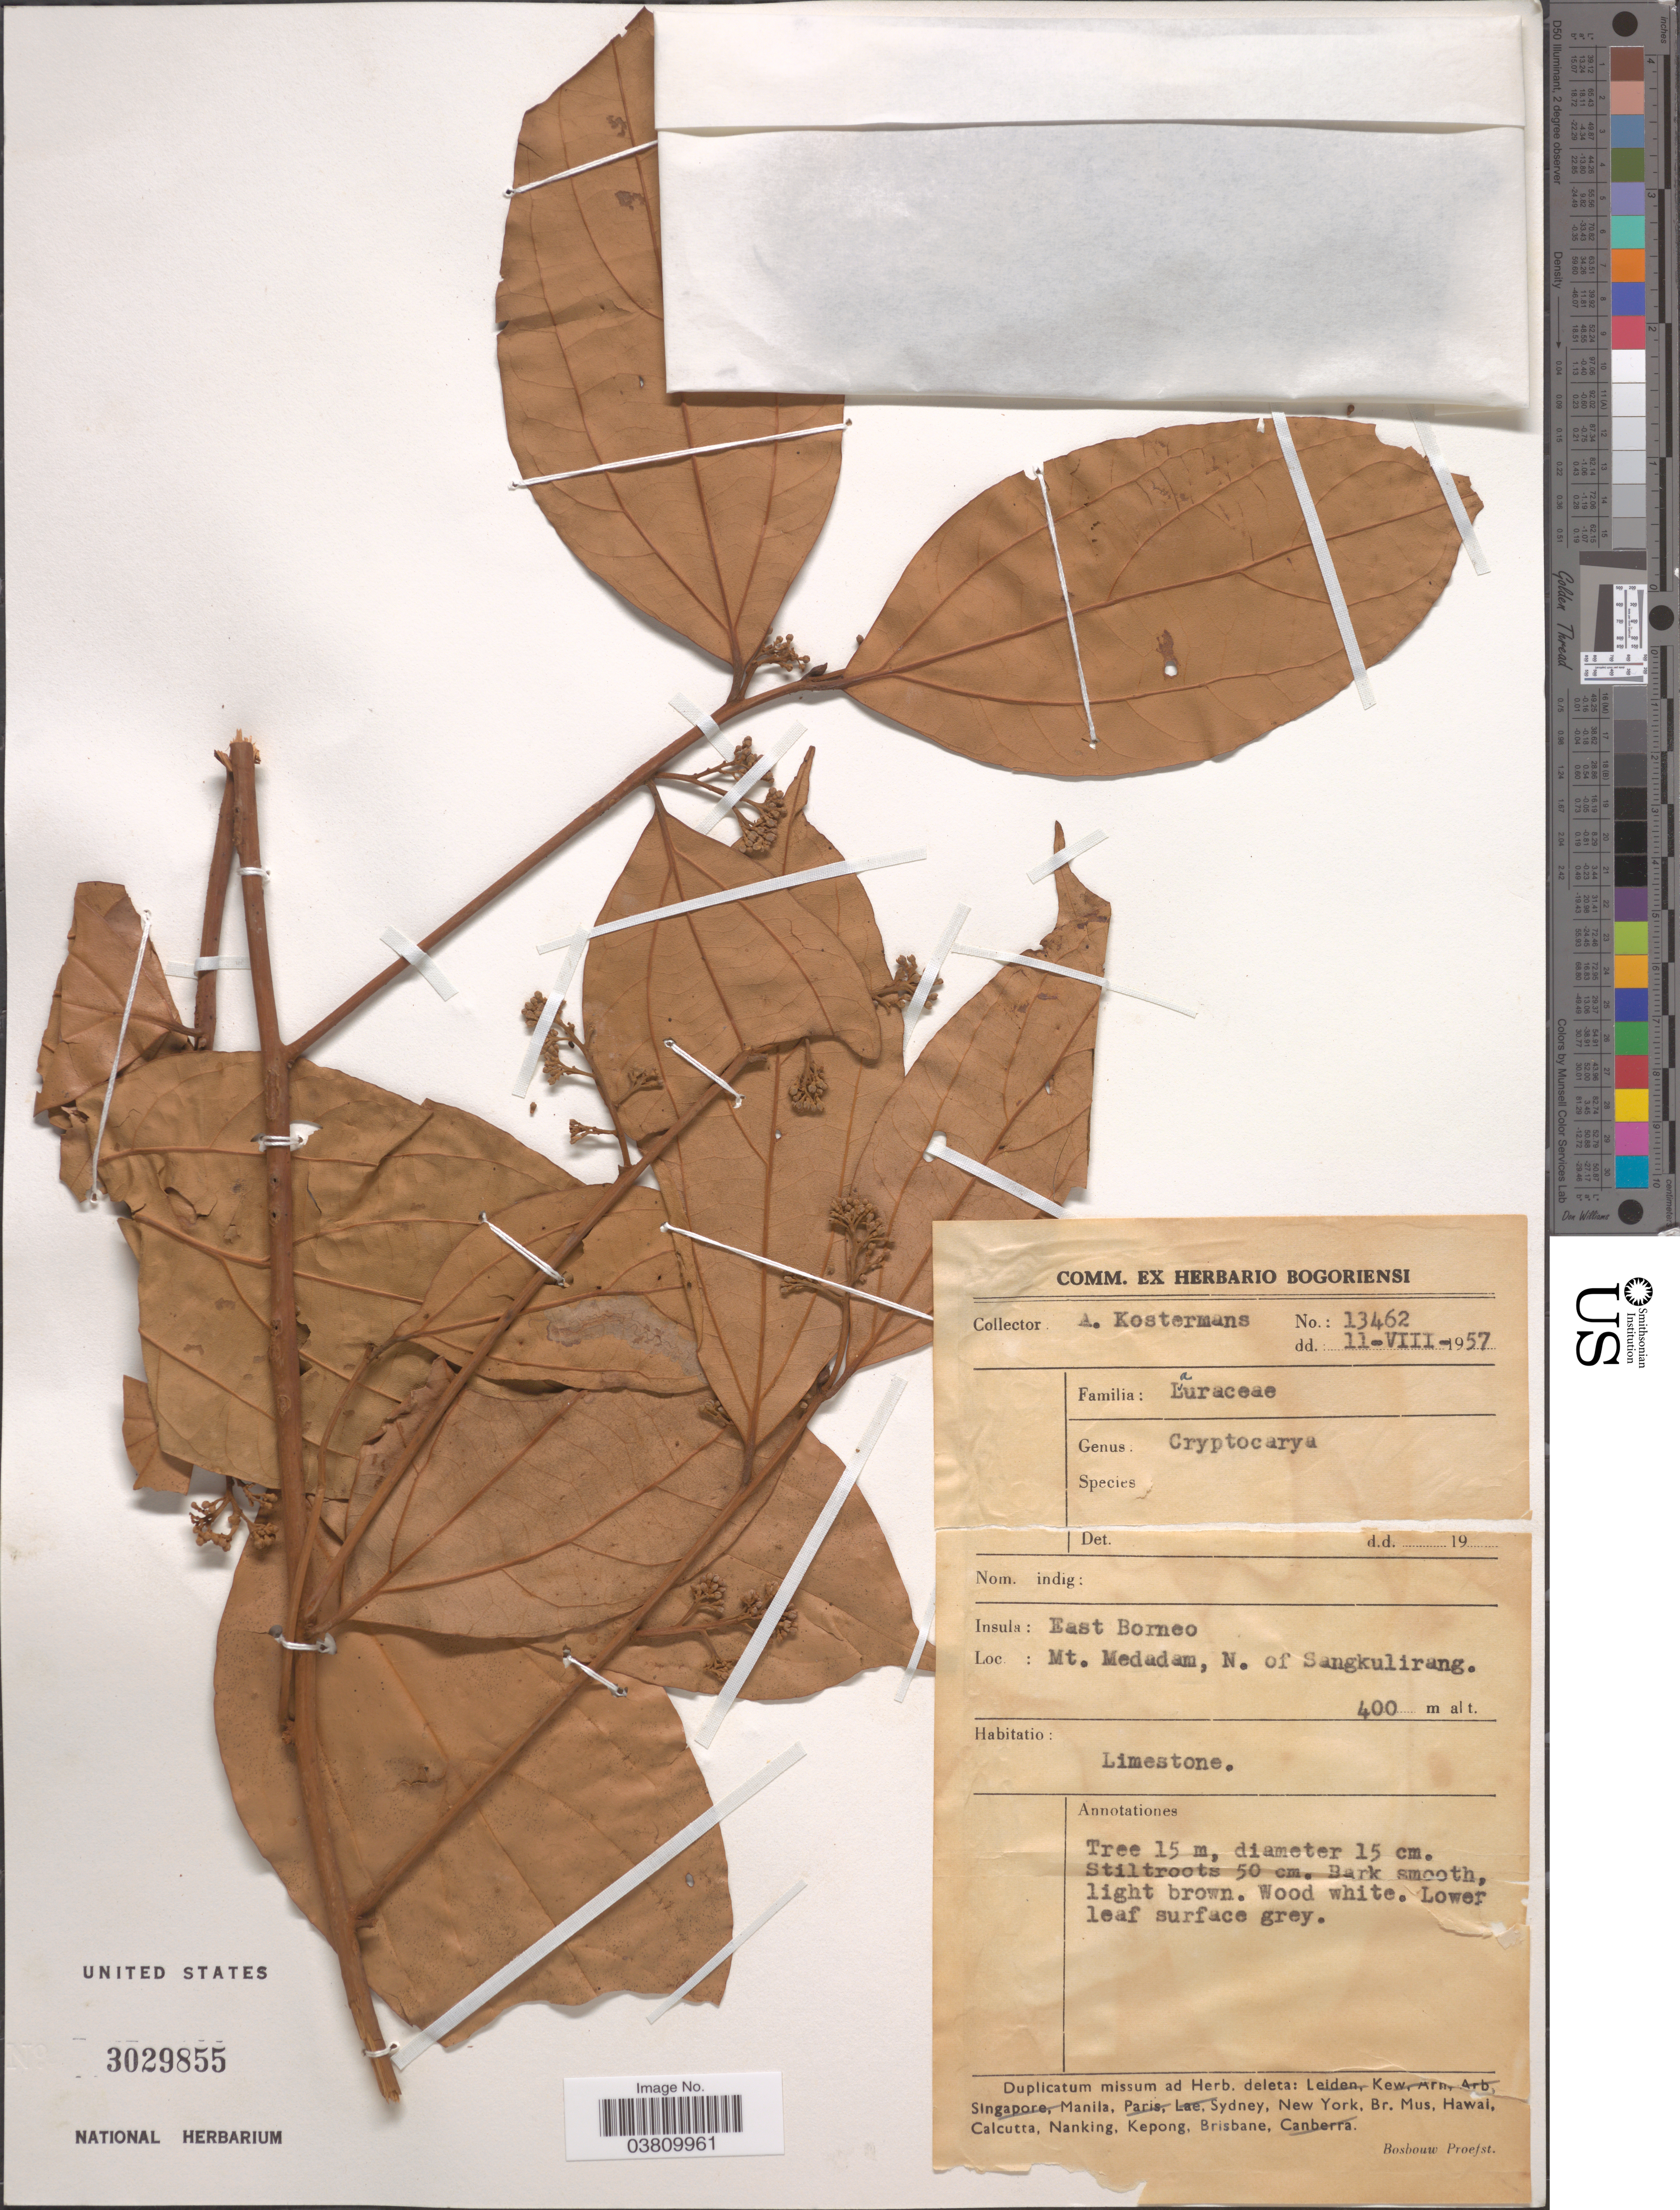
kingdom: Plantae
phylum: Tracheophyta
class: Magnoliopsida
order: Laurales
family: Lauraceae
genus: Cryptocarya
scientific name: Cryptocarya sp.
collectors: A. J. G. Kostermans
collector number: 13462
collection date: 1957-08-11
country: Indonesia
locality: Insula: East Borneo. Mt. Medadam, N. of Sangkulirang.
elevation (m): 400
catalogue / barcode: US 3029855